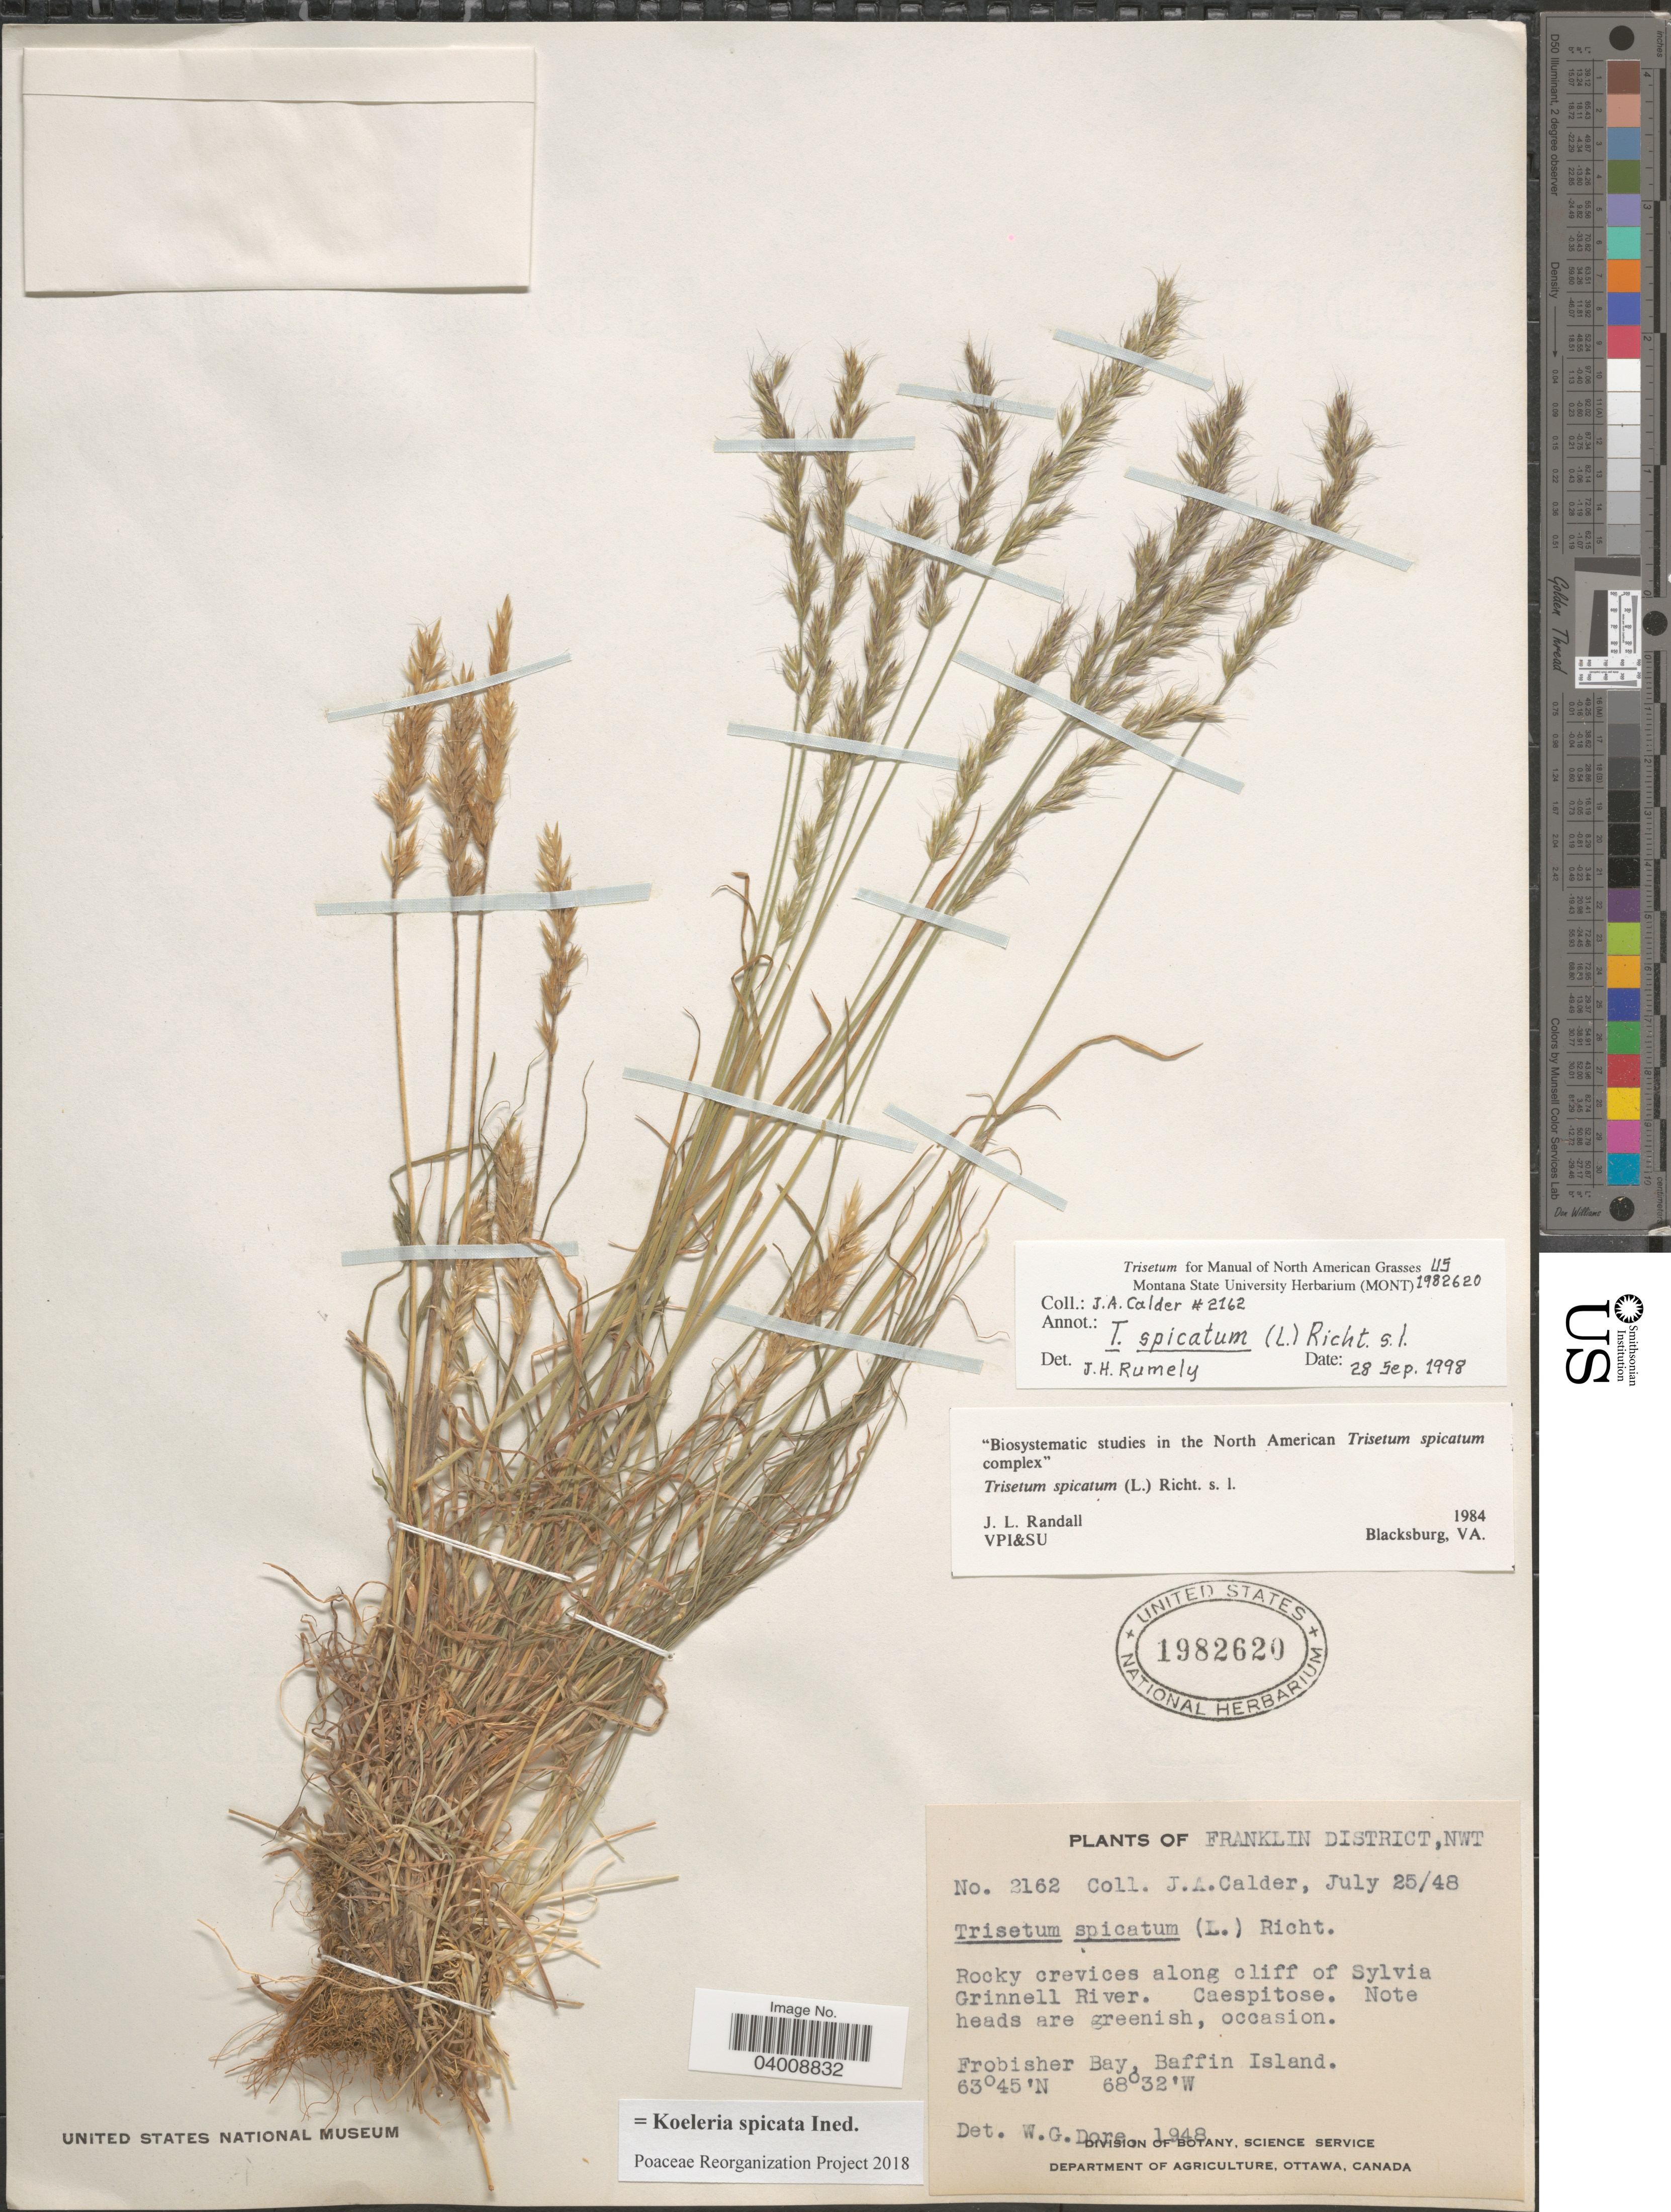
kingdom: Plantae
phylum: Tracheophyta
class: Liliopsida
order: Poales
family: Poaceae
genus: Koeleria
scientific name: Koeleria spicata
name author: (L.) Barberá et al.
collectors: J. A. Calder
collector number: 2162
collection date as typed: Transcribed d/m/y: 26/7/48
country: Canada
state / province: Northwest Territories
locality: Franklin District. Along cliff of Sylvia Grinnell River. Frobisher Bay, Baffin Island.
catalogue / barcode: US 1982620